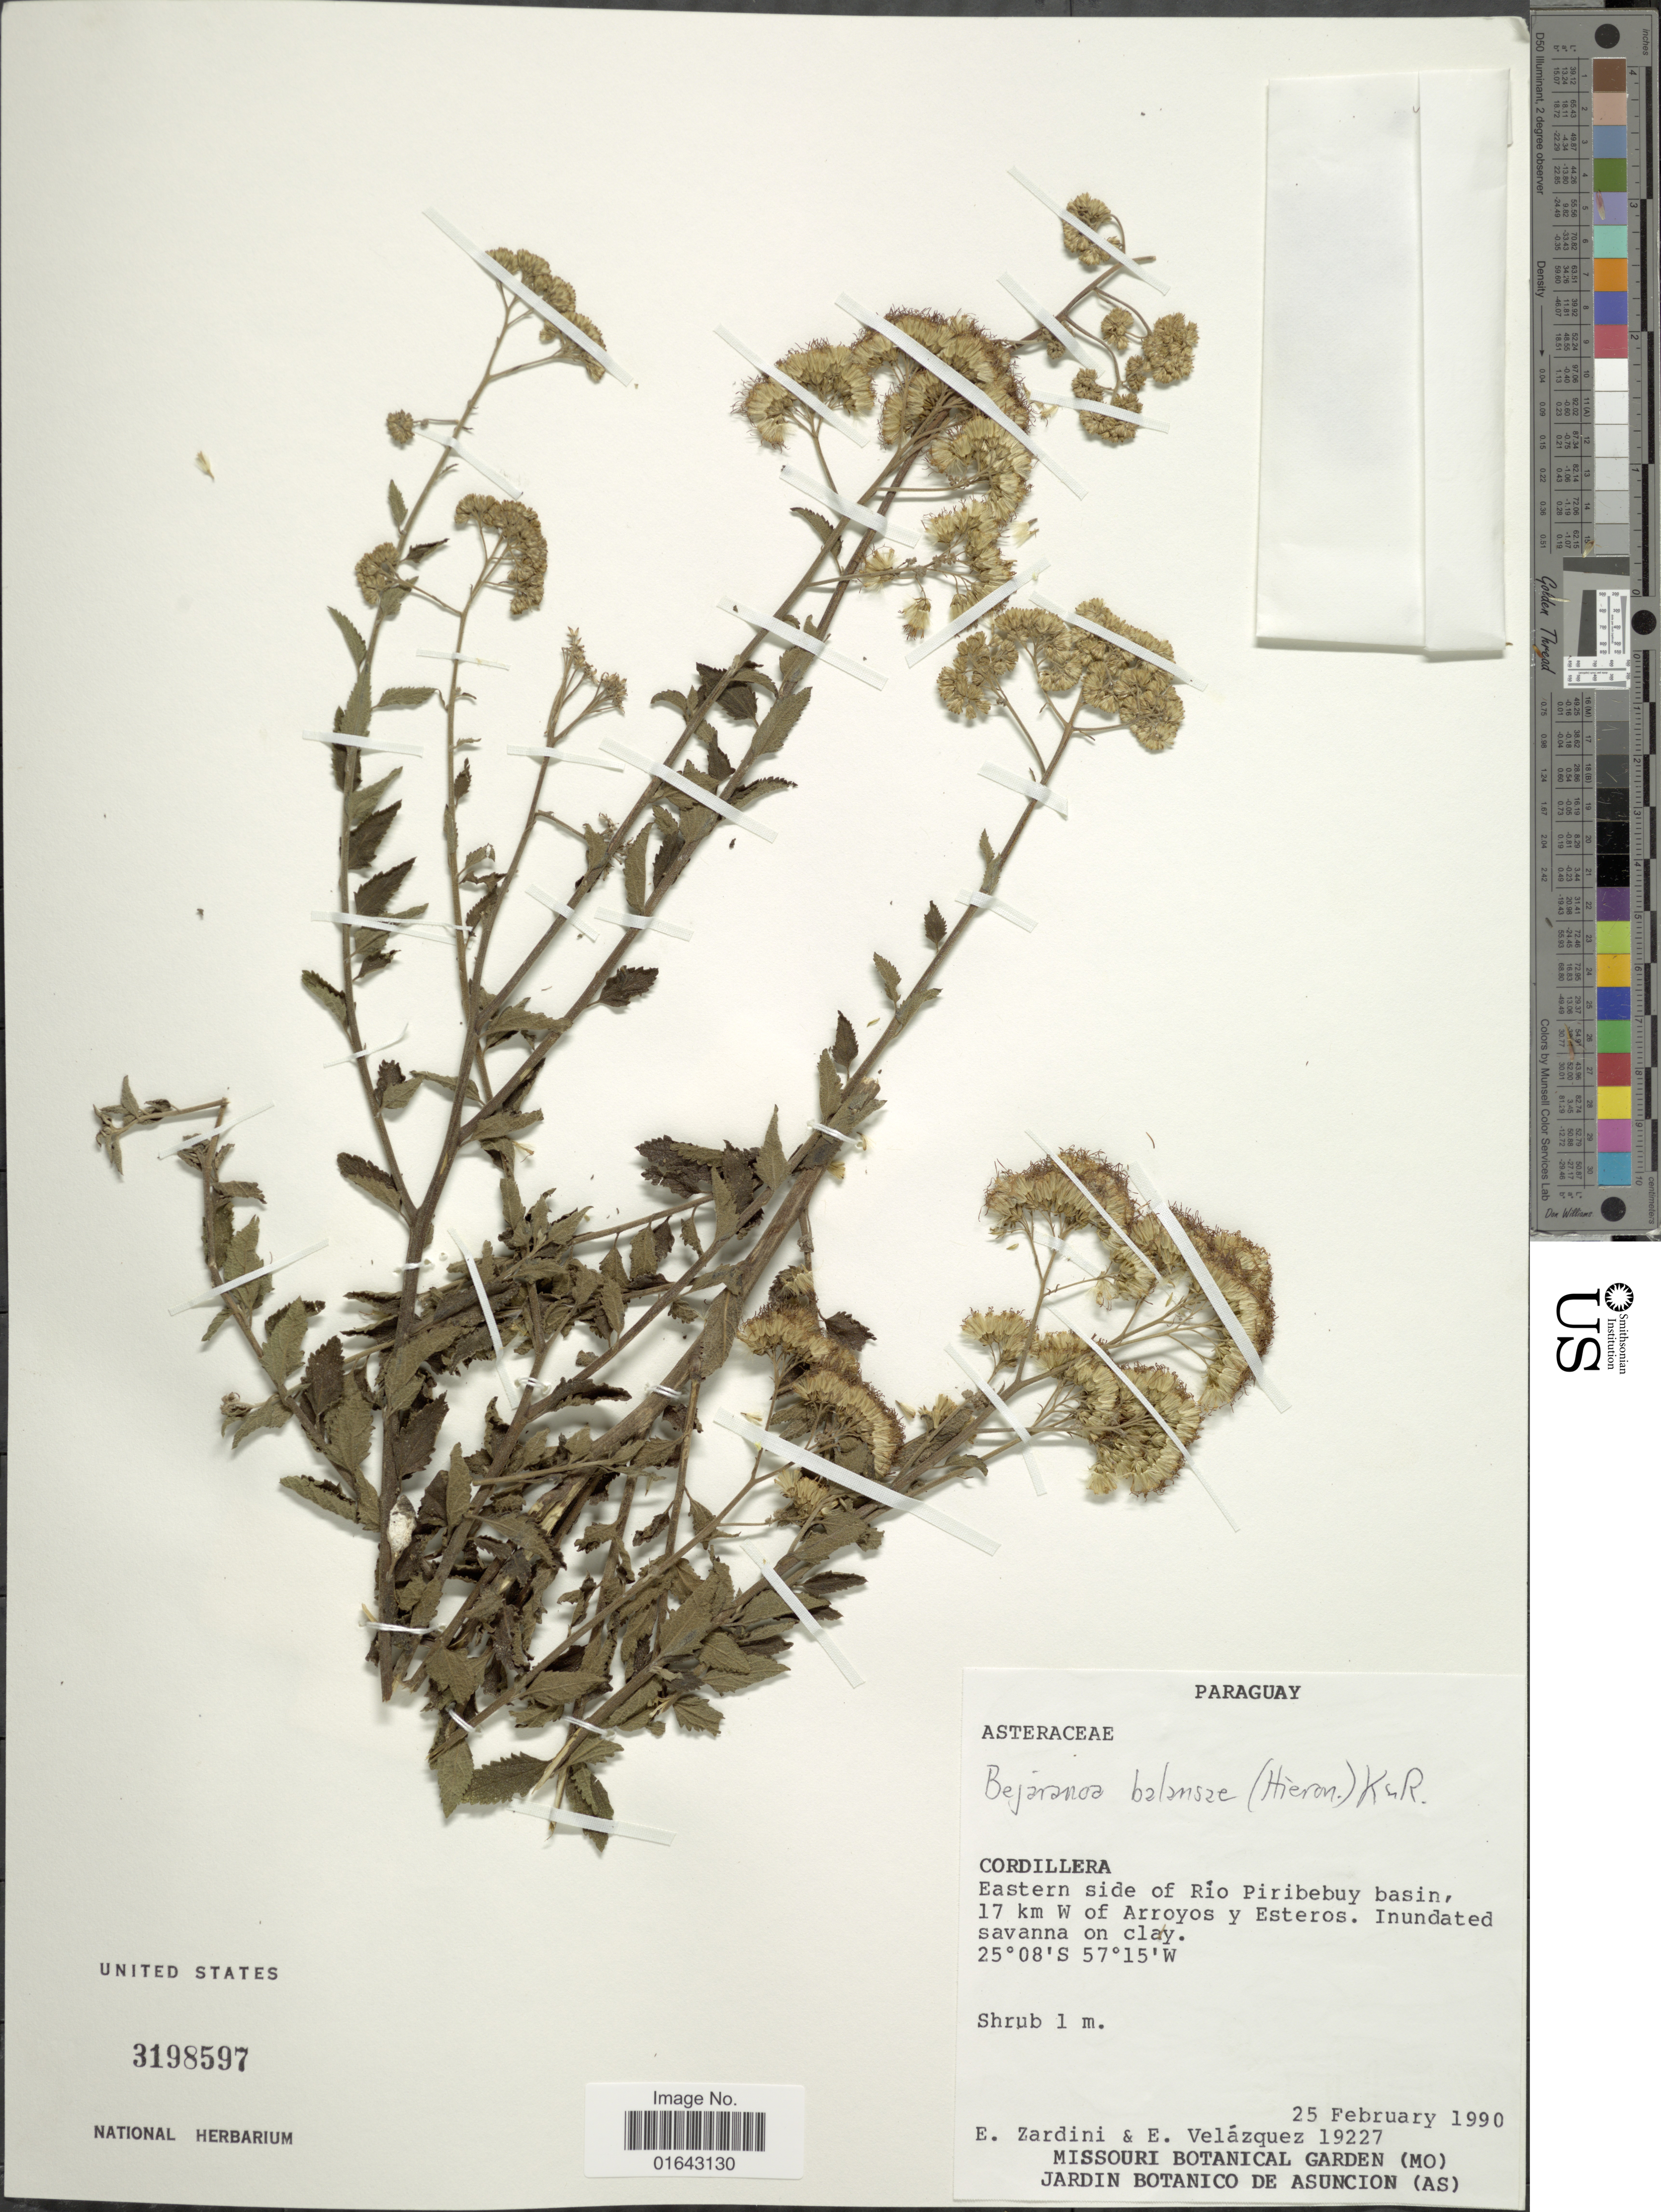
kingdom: Plantae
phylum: Tracheophyta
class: Magnoliopsida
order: Asterales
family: Asteraceae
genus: Bejaranoa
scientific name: Bejaranoa balansae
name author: (Hieron.) R.M. King & H. Rob.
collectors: E. M. Zardini & E. Velazquez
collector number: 19227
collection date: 1990-02-25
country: Paraguay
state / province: Cordillera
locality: Cordillera. Eastern side of Rio Piribebuy basin, 17 km W of Arroyos y Esteros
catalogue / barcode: US 3198597